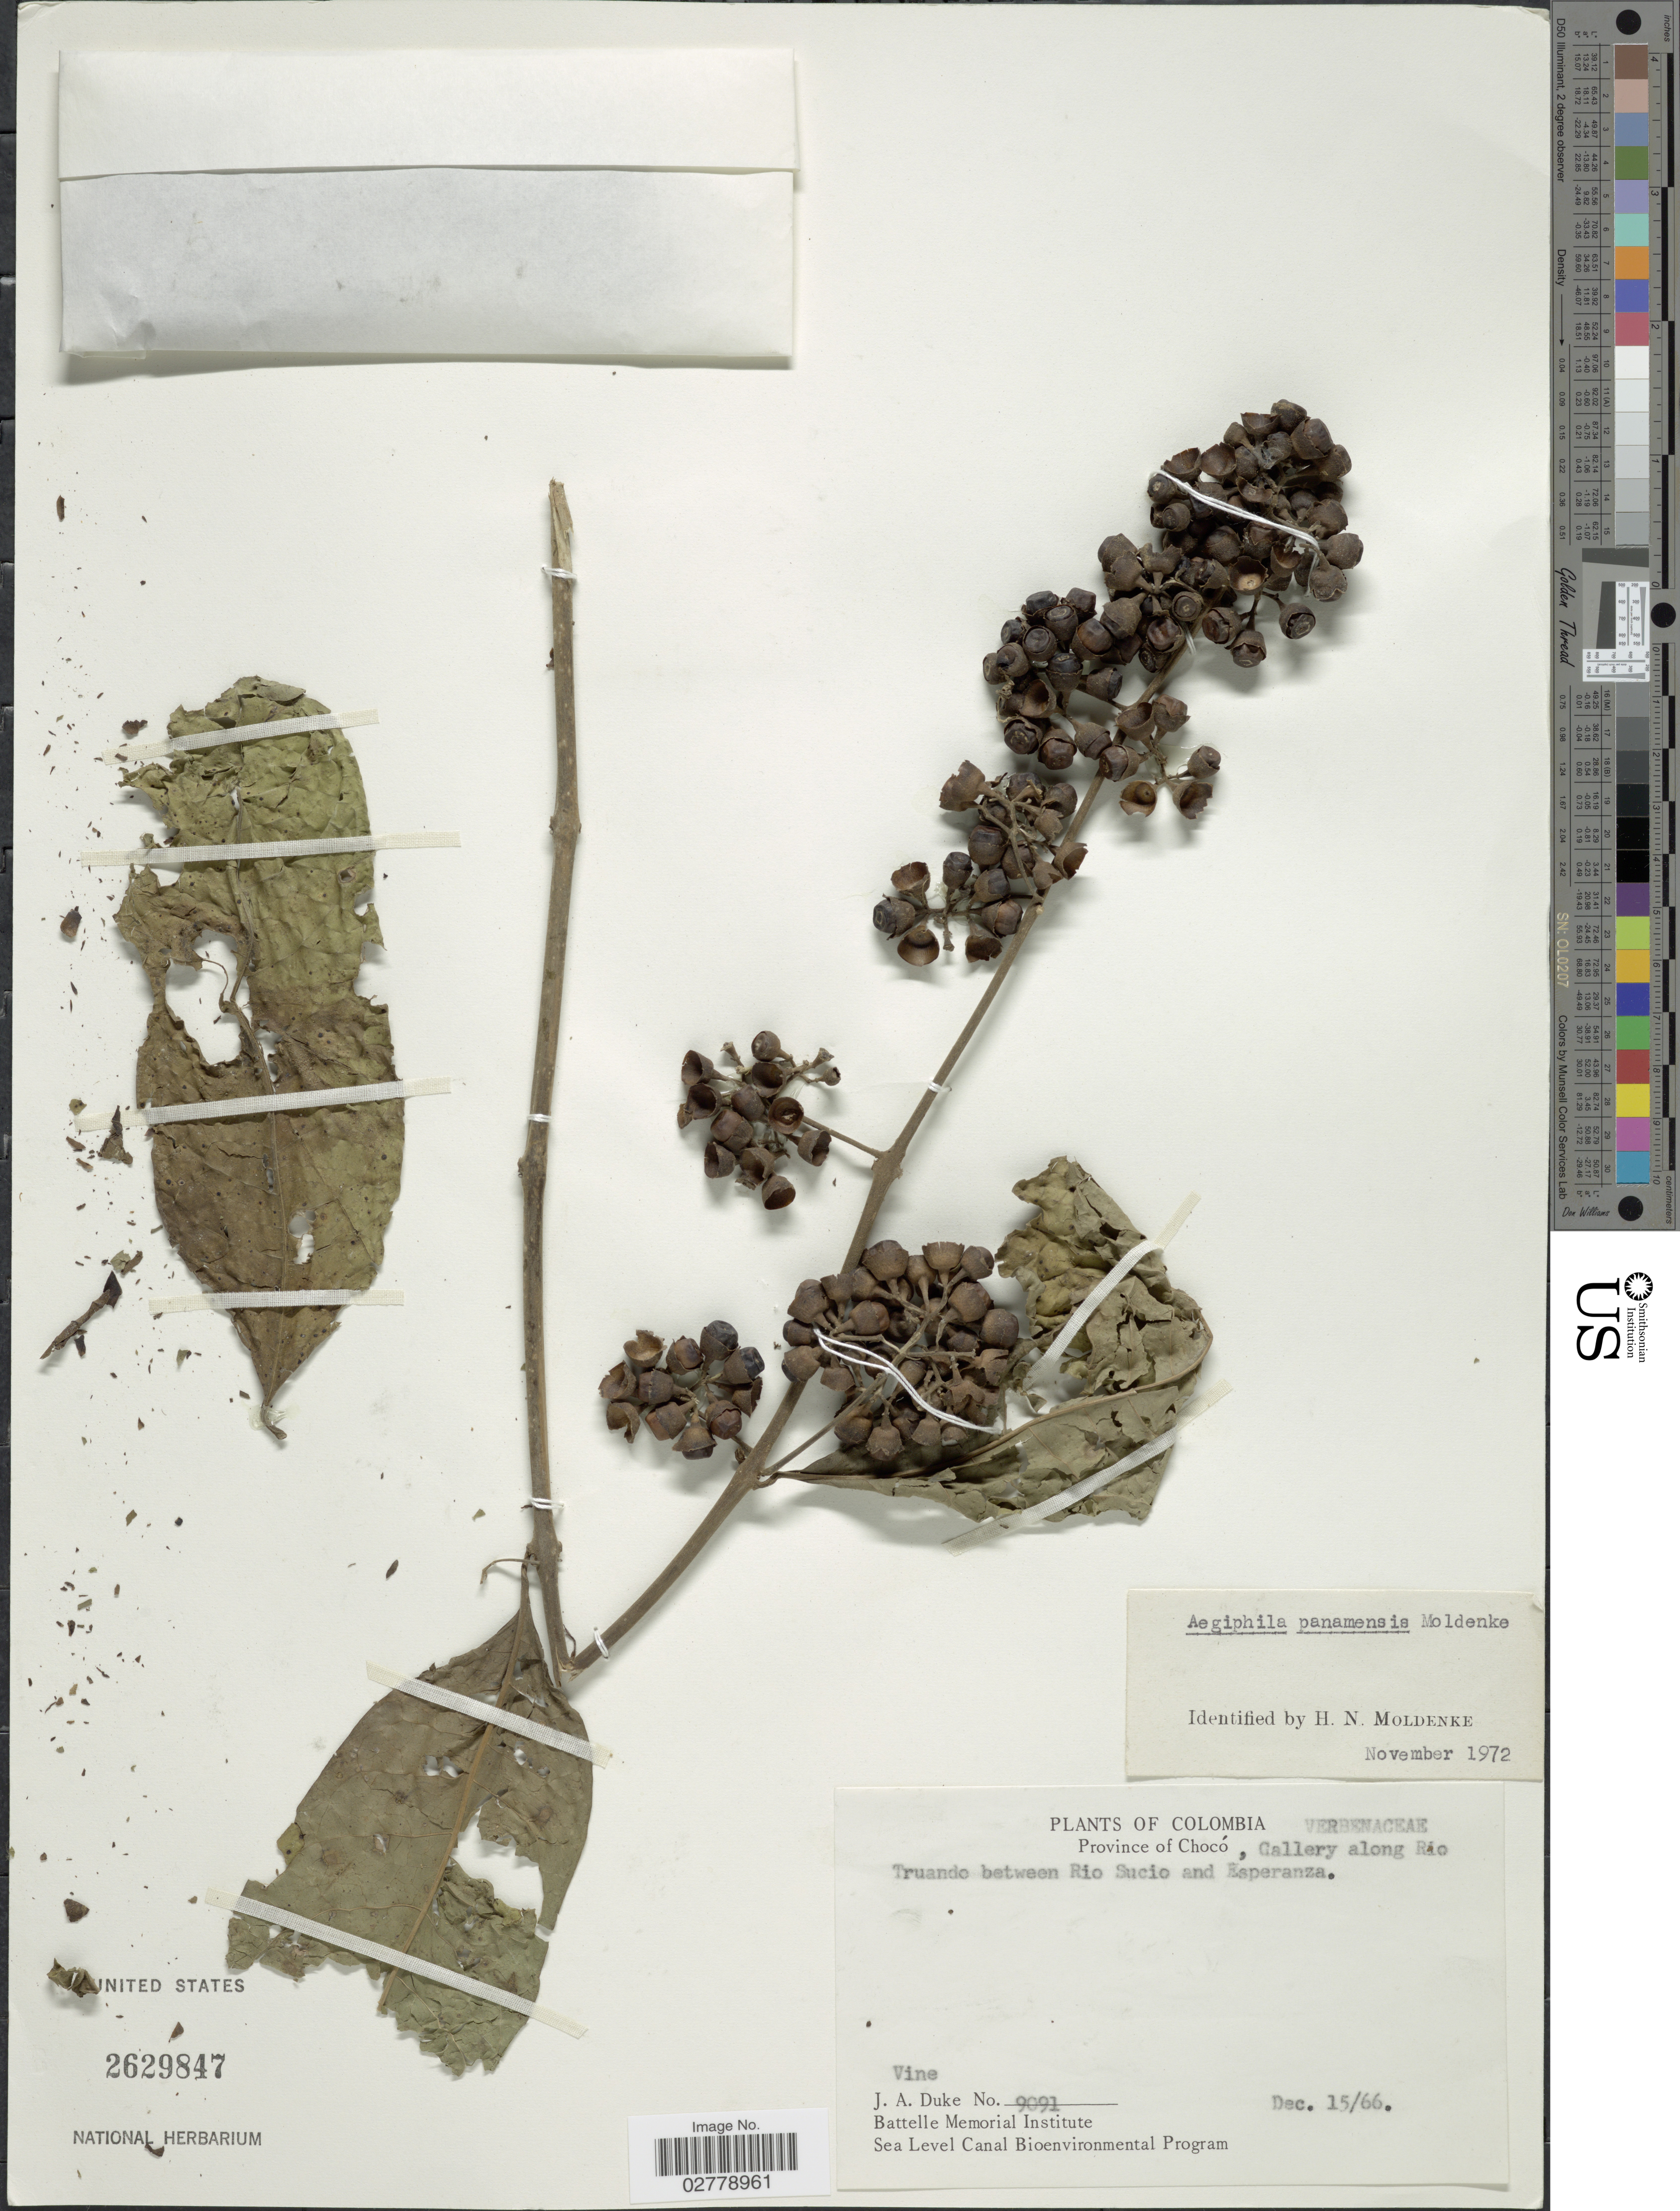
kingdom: Plantae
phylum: Tracheophyta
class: Magnoliopsida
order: Lamiales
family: Lamiaceae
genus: Aegiphila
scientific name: Aegiphila panamensis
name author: Moldenke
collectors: J. A. Duke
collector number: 9091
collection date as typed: Transcribed d/m/y: 15/12/66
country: Colombia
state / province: Chocó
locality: Gallery along Rio Truando between Rio Sucio and Esperanza.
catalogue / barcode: US 2629847